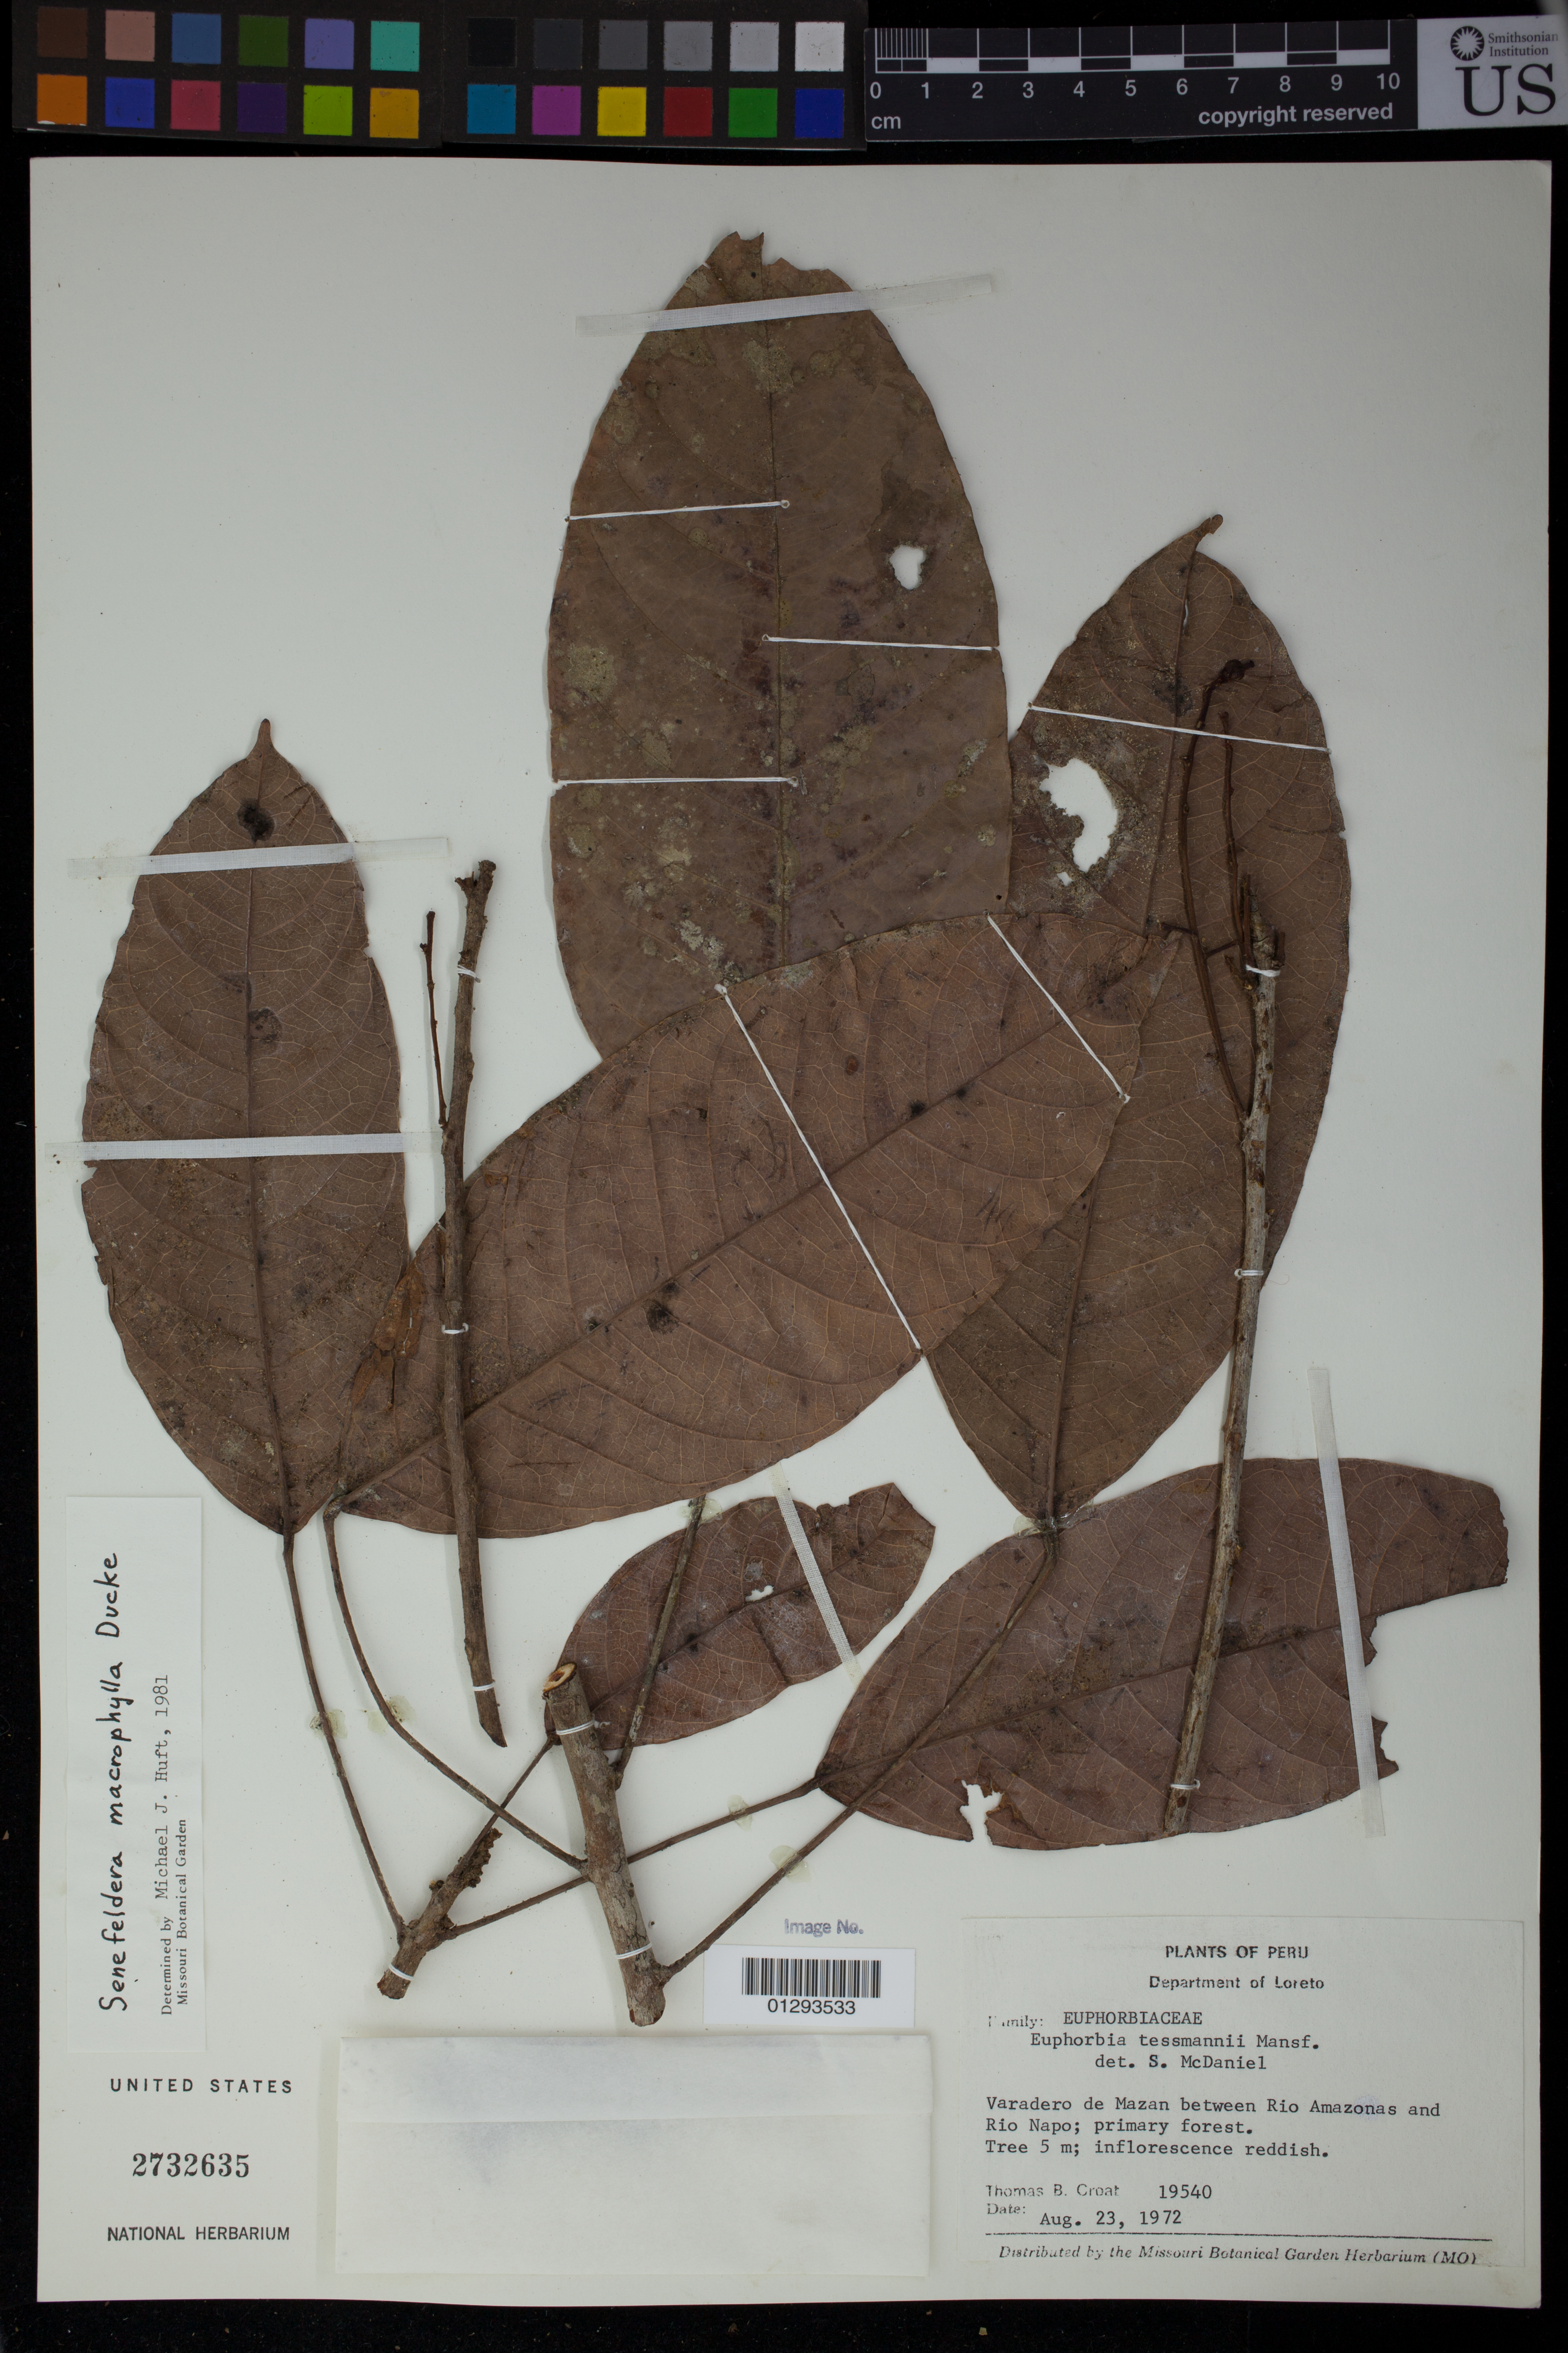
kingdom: Plantae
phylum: Tracheophyta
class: Magnoliopsida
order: Malpighiales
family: Euphorbiaceae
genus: Senefeldera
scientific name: Senefeldera macrophylla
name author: Ducke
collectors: T. B. Croat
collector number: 19540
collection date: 1972-08-23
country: Peru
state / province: Loreto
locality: Varadero de Mazan between Rio Amazonas and Rio Napo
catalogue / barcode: US 2732635